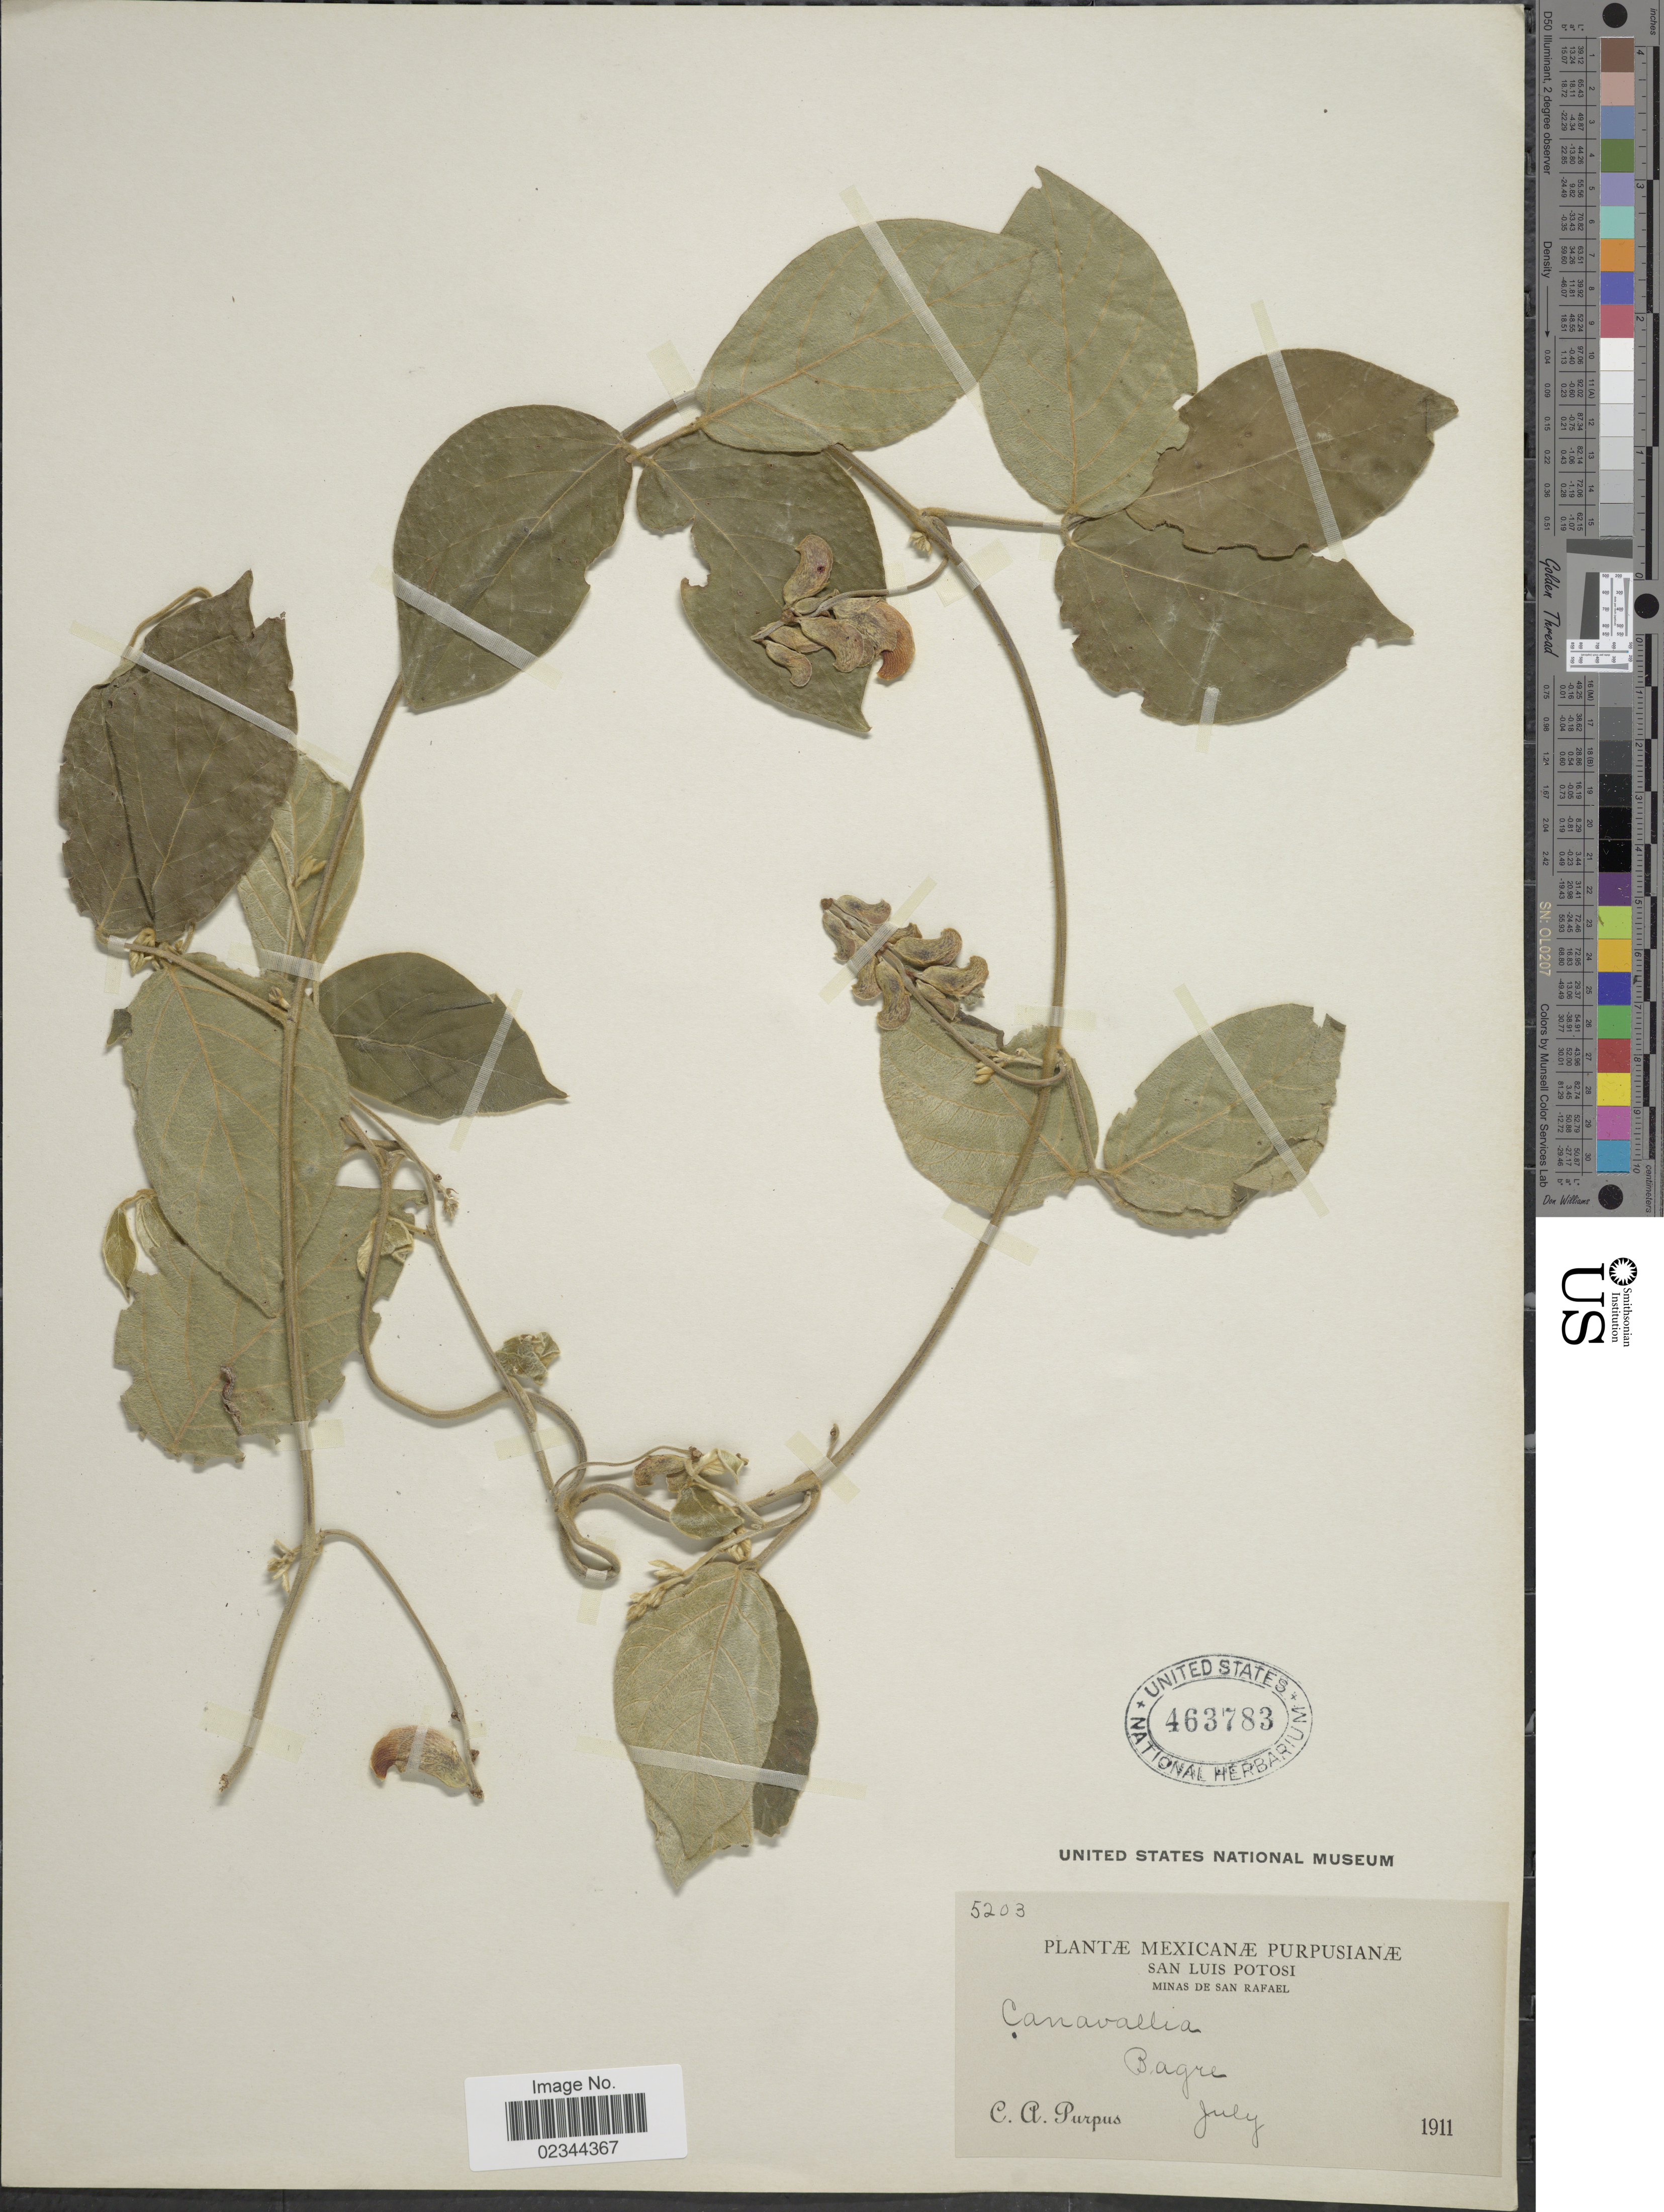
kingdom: Plantae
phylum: Tracheophyta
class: Magnoliopsida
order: Fabales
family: Fabaceae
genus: Canavalia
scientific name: Canavalia villosa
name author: Benth.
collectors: C. A. Purpus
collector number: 5203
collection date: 1911-07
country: Mexico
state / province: San Luis Potosí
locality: Mexicanae Purpusianae, Minas de San Rafael, Bagre.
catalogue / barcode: US 463783